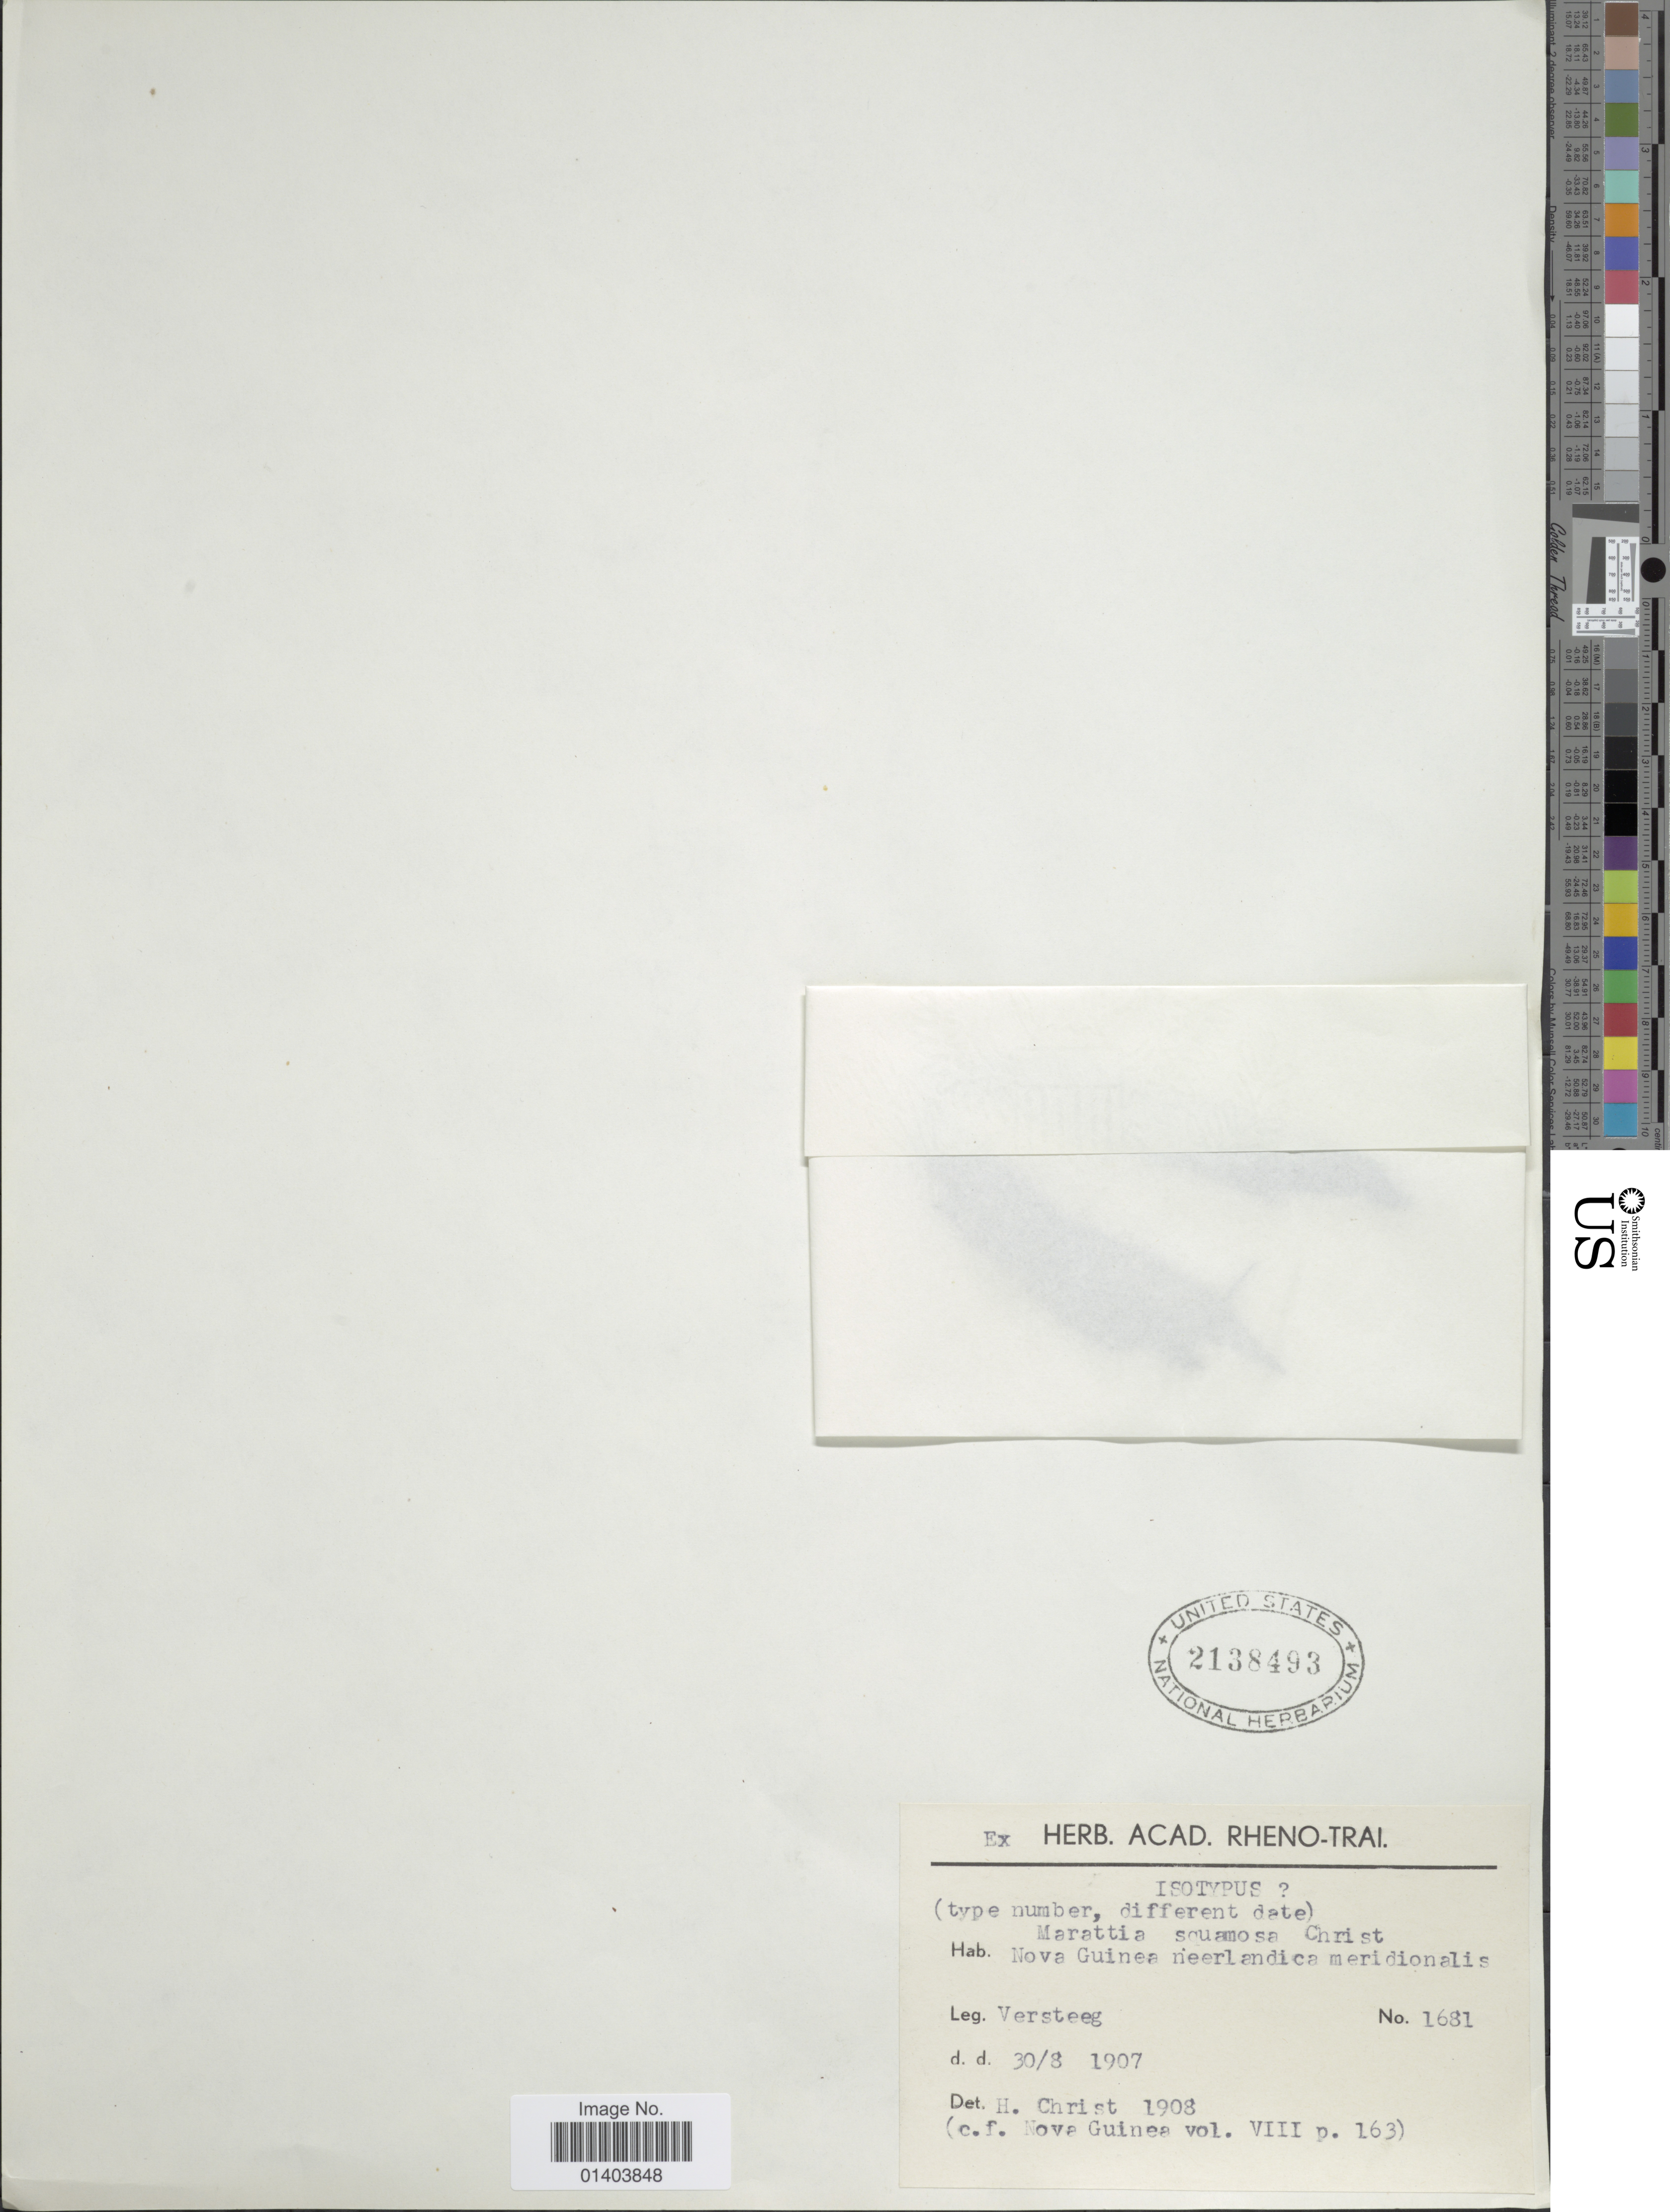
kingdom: Plantae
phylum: Tracheophyta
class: Polypodiopsida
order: Marattiales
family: Marattiaceae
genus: Ptisana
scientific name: Ptisana squamosa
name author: (Christ) Murdock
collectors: Versteeg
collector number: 1681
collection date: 1907-08-30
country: Papua New Guinea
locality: Nova Guinea neerlandica meridionalis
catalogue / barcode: US 2138493